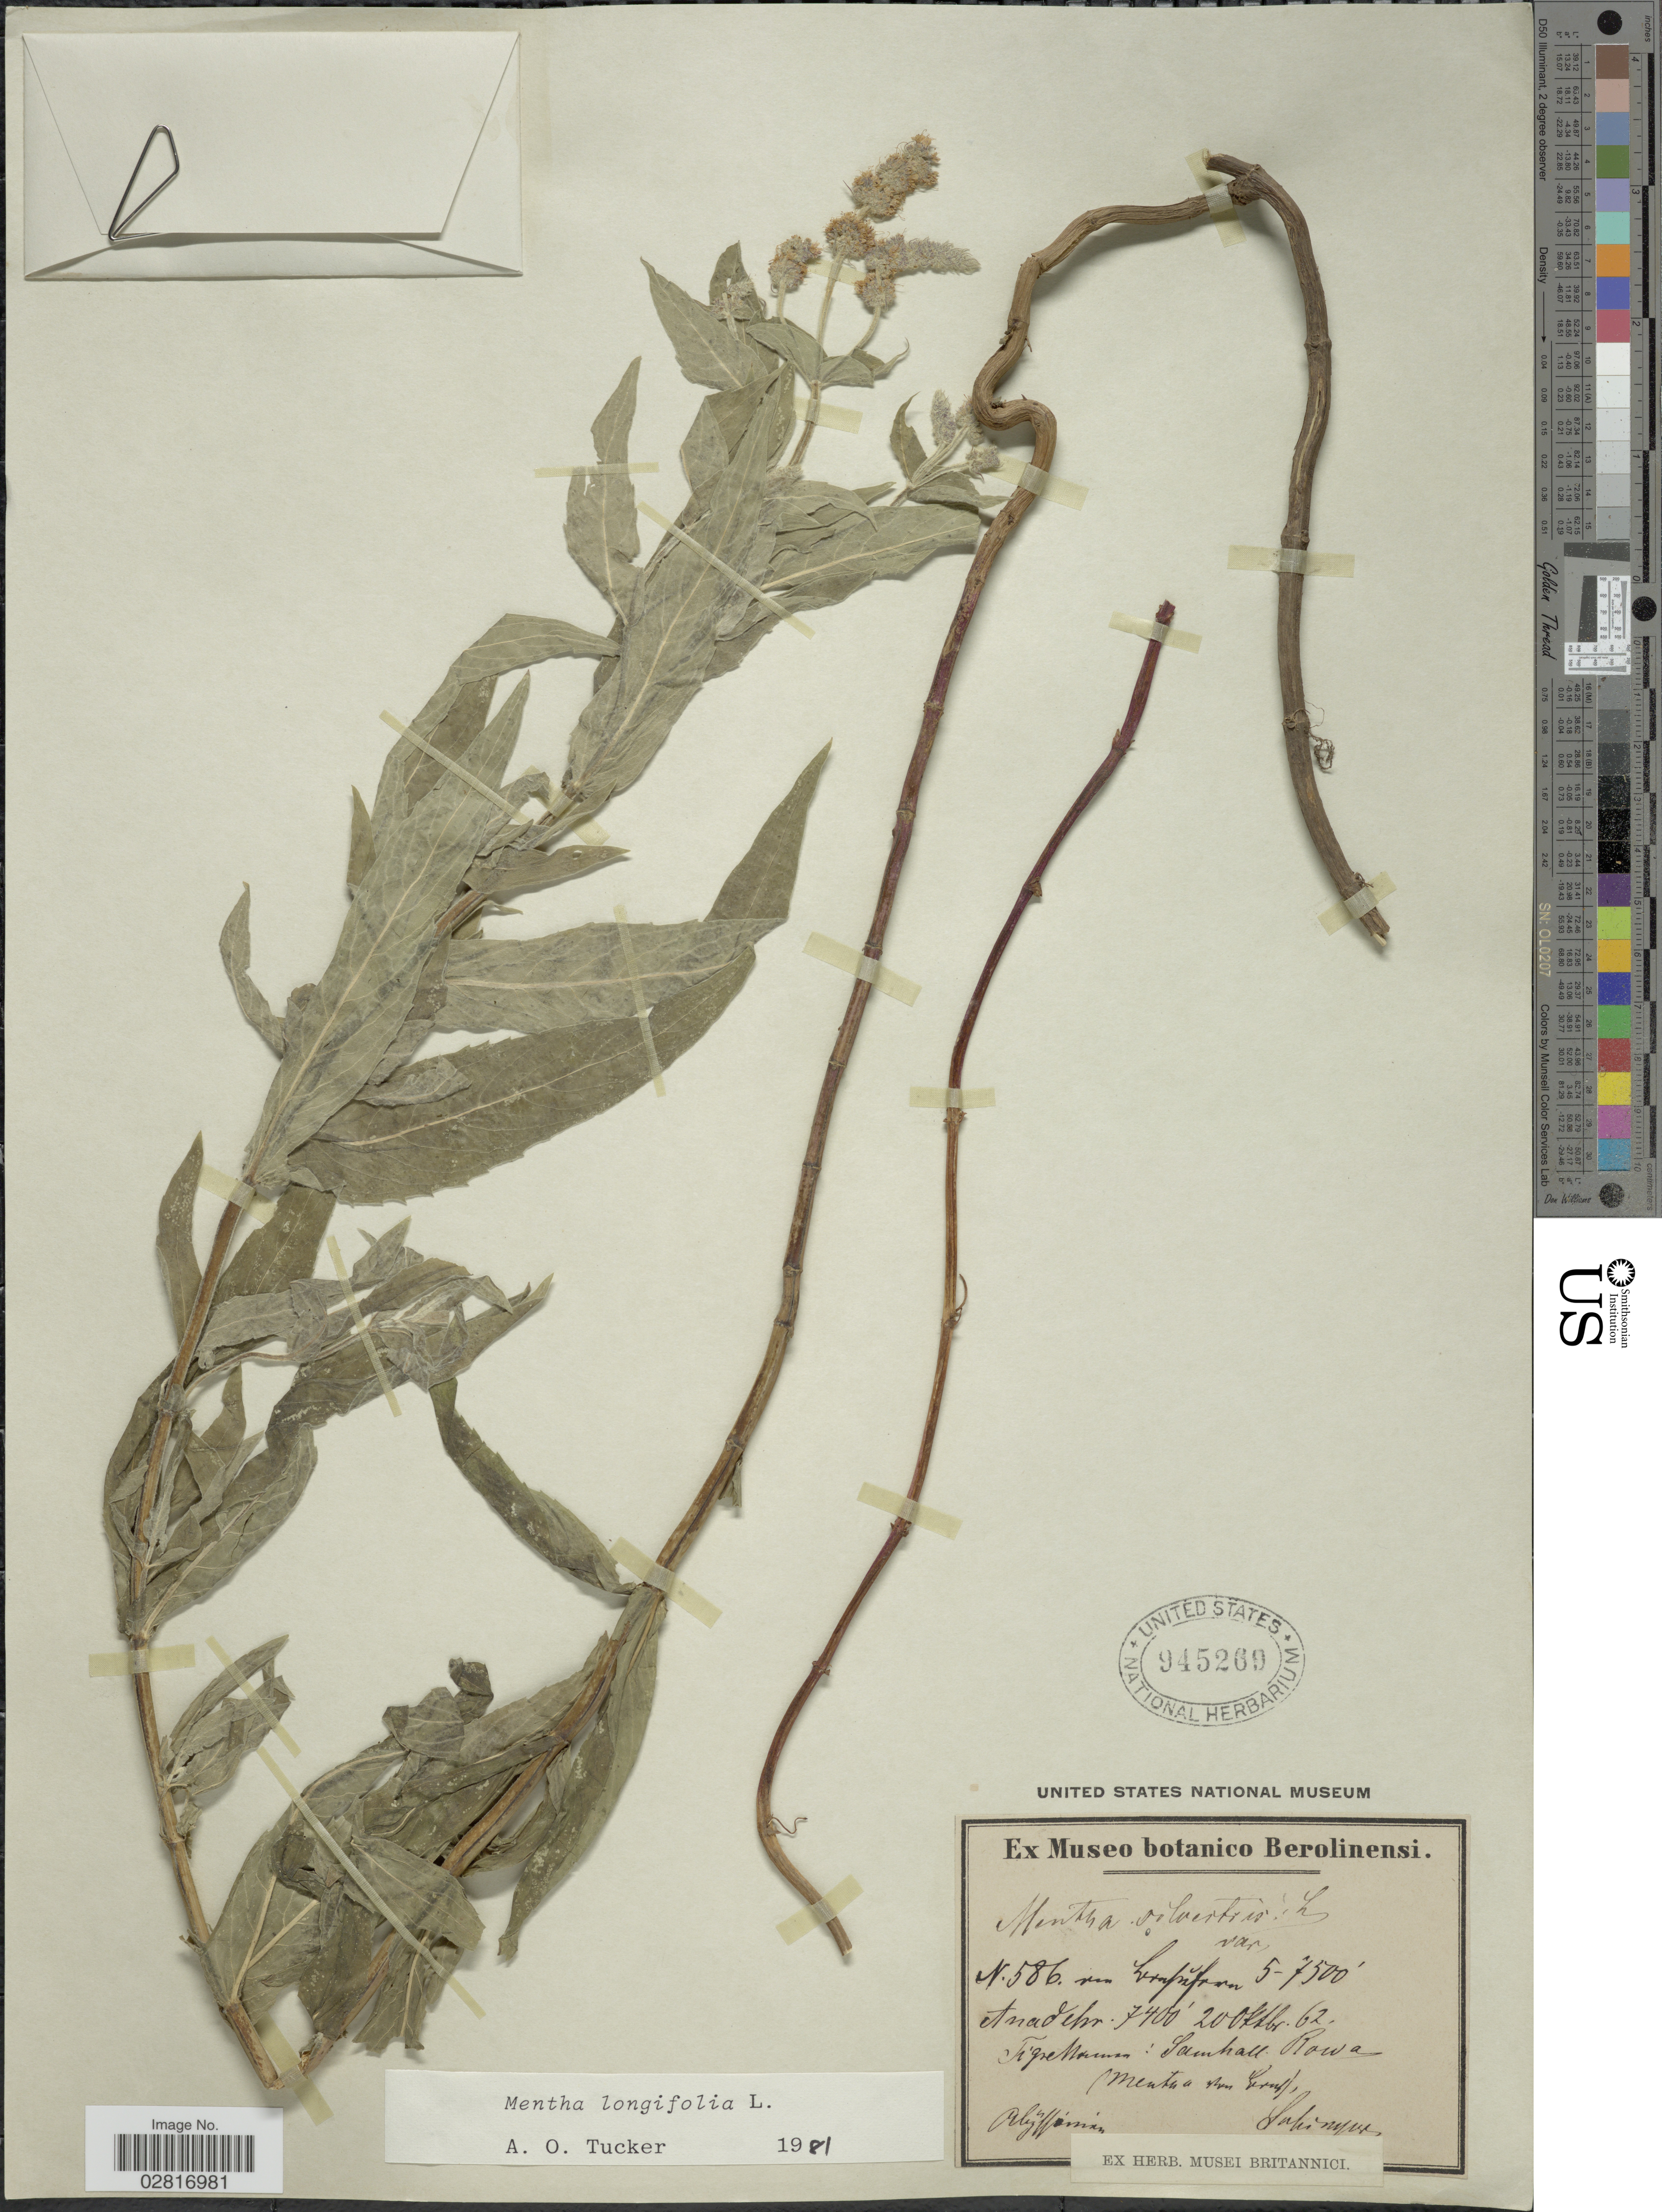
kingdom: Plantae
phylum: Tracheophyta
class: Magnoliopsida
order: Lamiales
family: Lamiaceae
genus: Mentha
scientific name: Mentha longifolia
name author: (L.) L.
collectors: -. Schimper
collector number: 586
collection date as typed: Transcribed d/m/y: 20/10/62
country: Eritrea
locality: [illegible text], Anadehr., Tigre Nouma: Samhall Rowa, Abÿssinia.[interpreted]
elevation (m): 2256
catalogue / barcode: US 945269